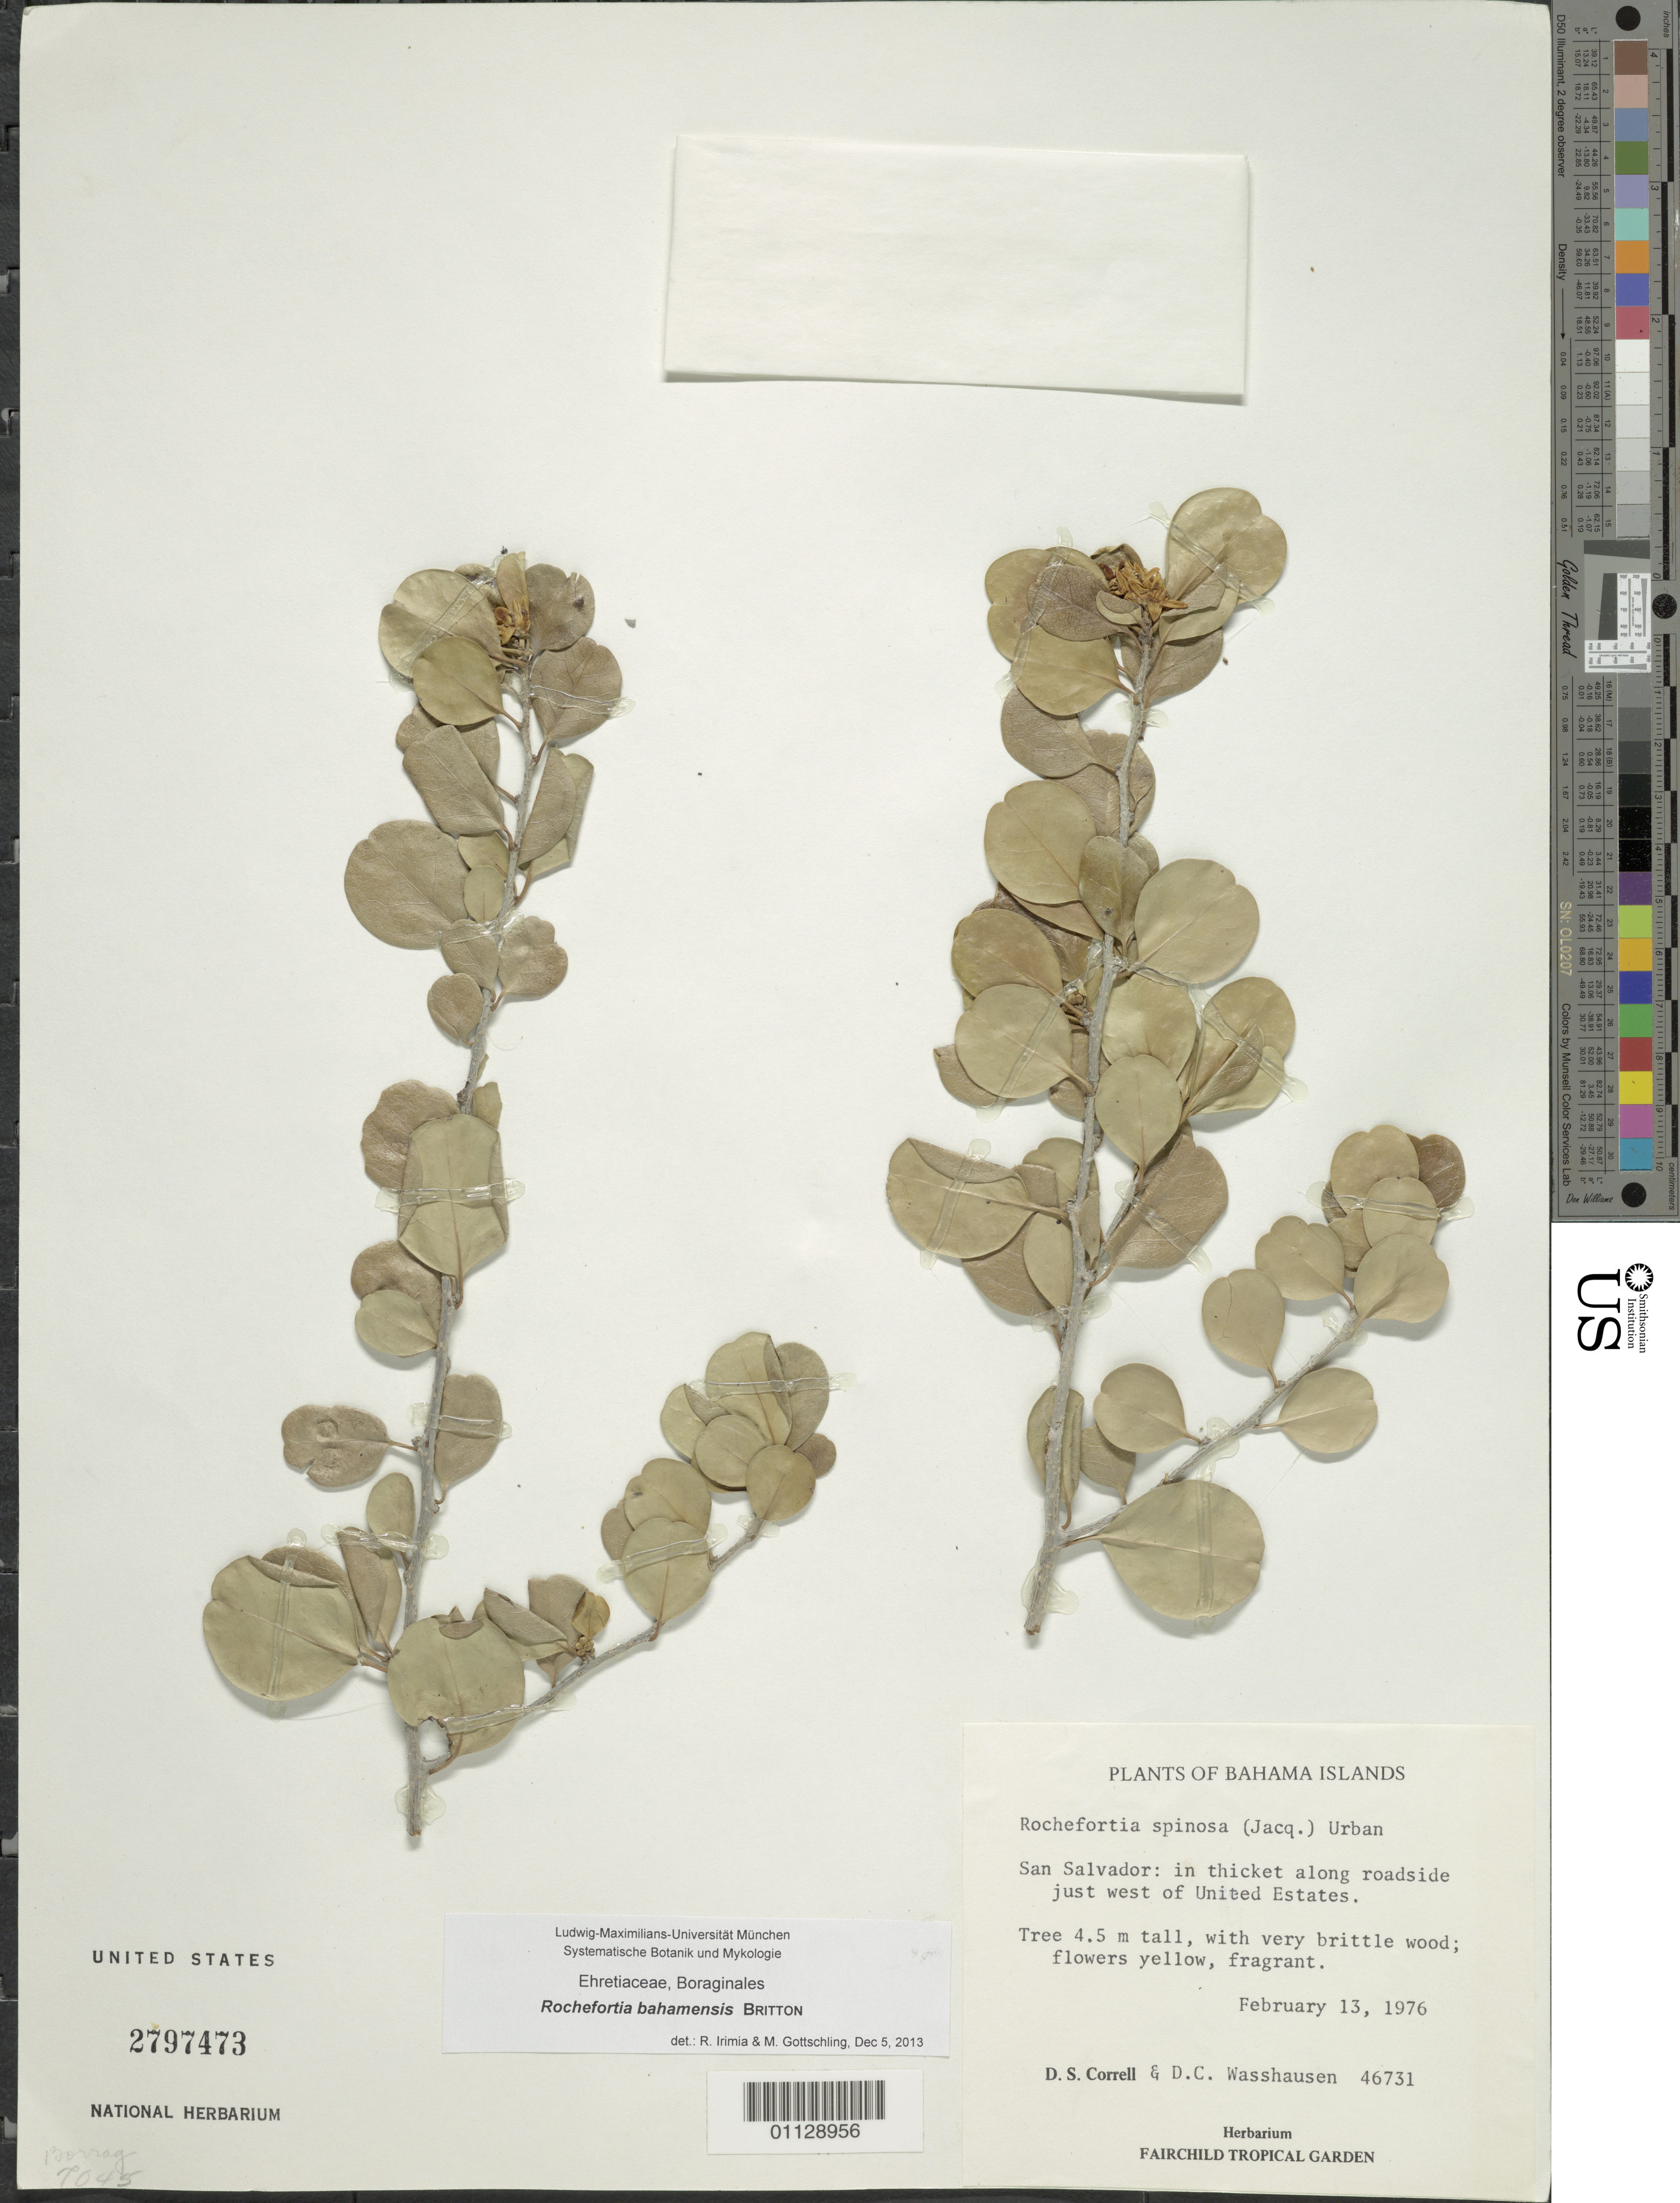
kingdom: Plantae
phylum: Tracheophyta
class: Magnoliopsida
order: Boraginales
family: Ehretiaceae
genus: Rochefortia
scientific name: Rochefortia bahamensis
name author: Britton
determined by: Irimia, R.; Gottschling, M.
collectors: D. S. Correll & D. C. Wasshausen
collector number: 46731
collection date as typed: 13 Feb 1976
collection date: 1976-02-13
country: Bahamas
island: San Salvador I.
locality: In thicket along roadside just west of United States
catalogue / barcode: US 2797473